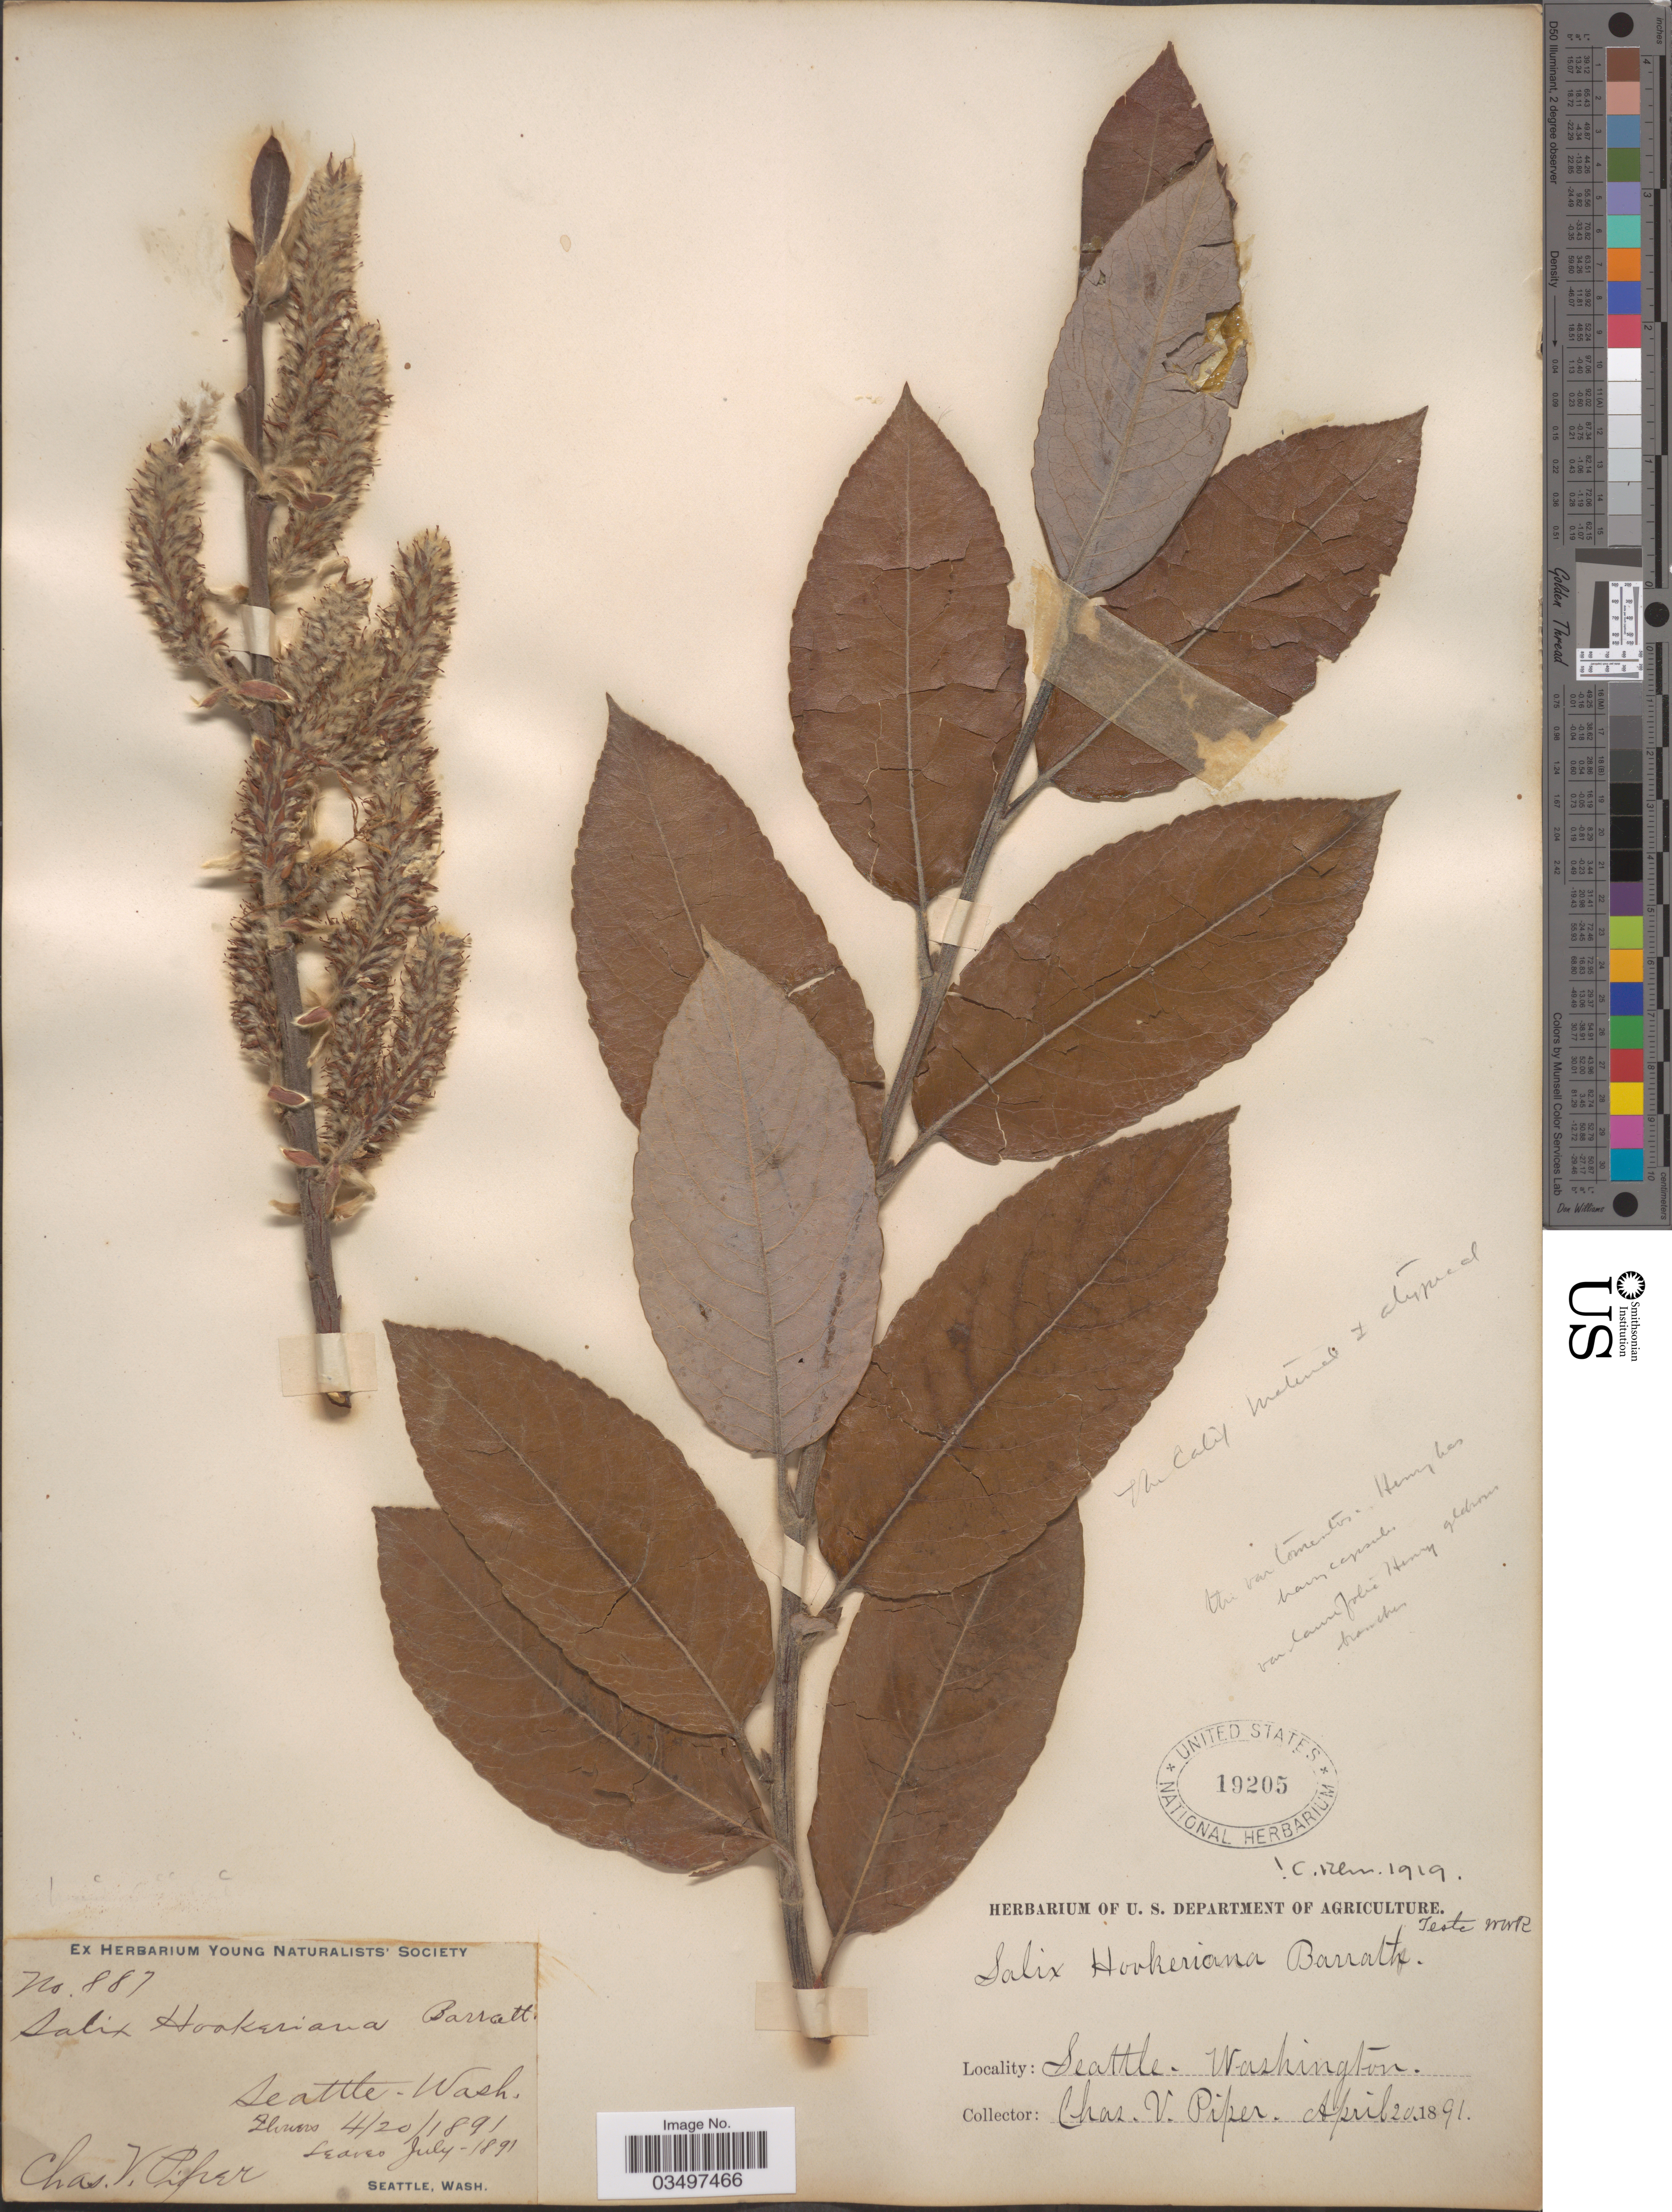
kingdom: Plantae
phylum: Tracheophyta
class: Magnoliopsida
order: Malpighiales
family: Salicaceae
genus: Salix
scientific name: Salix hookeriana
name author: Barratt ex Hook.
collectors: C. V. Piper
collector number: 887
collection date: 1891-04-20/1891-07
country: United States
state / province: Washington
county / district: King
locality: Seattle.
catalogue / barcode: US 19205